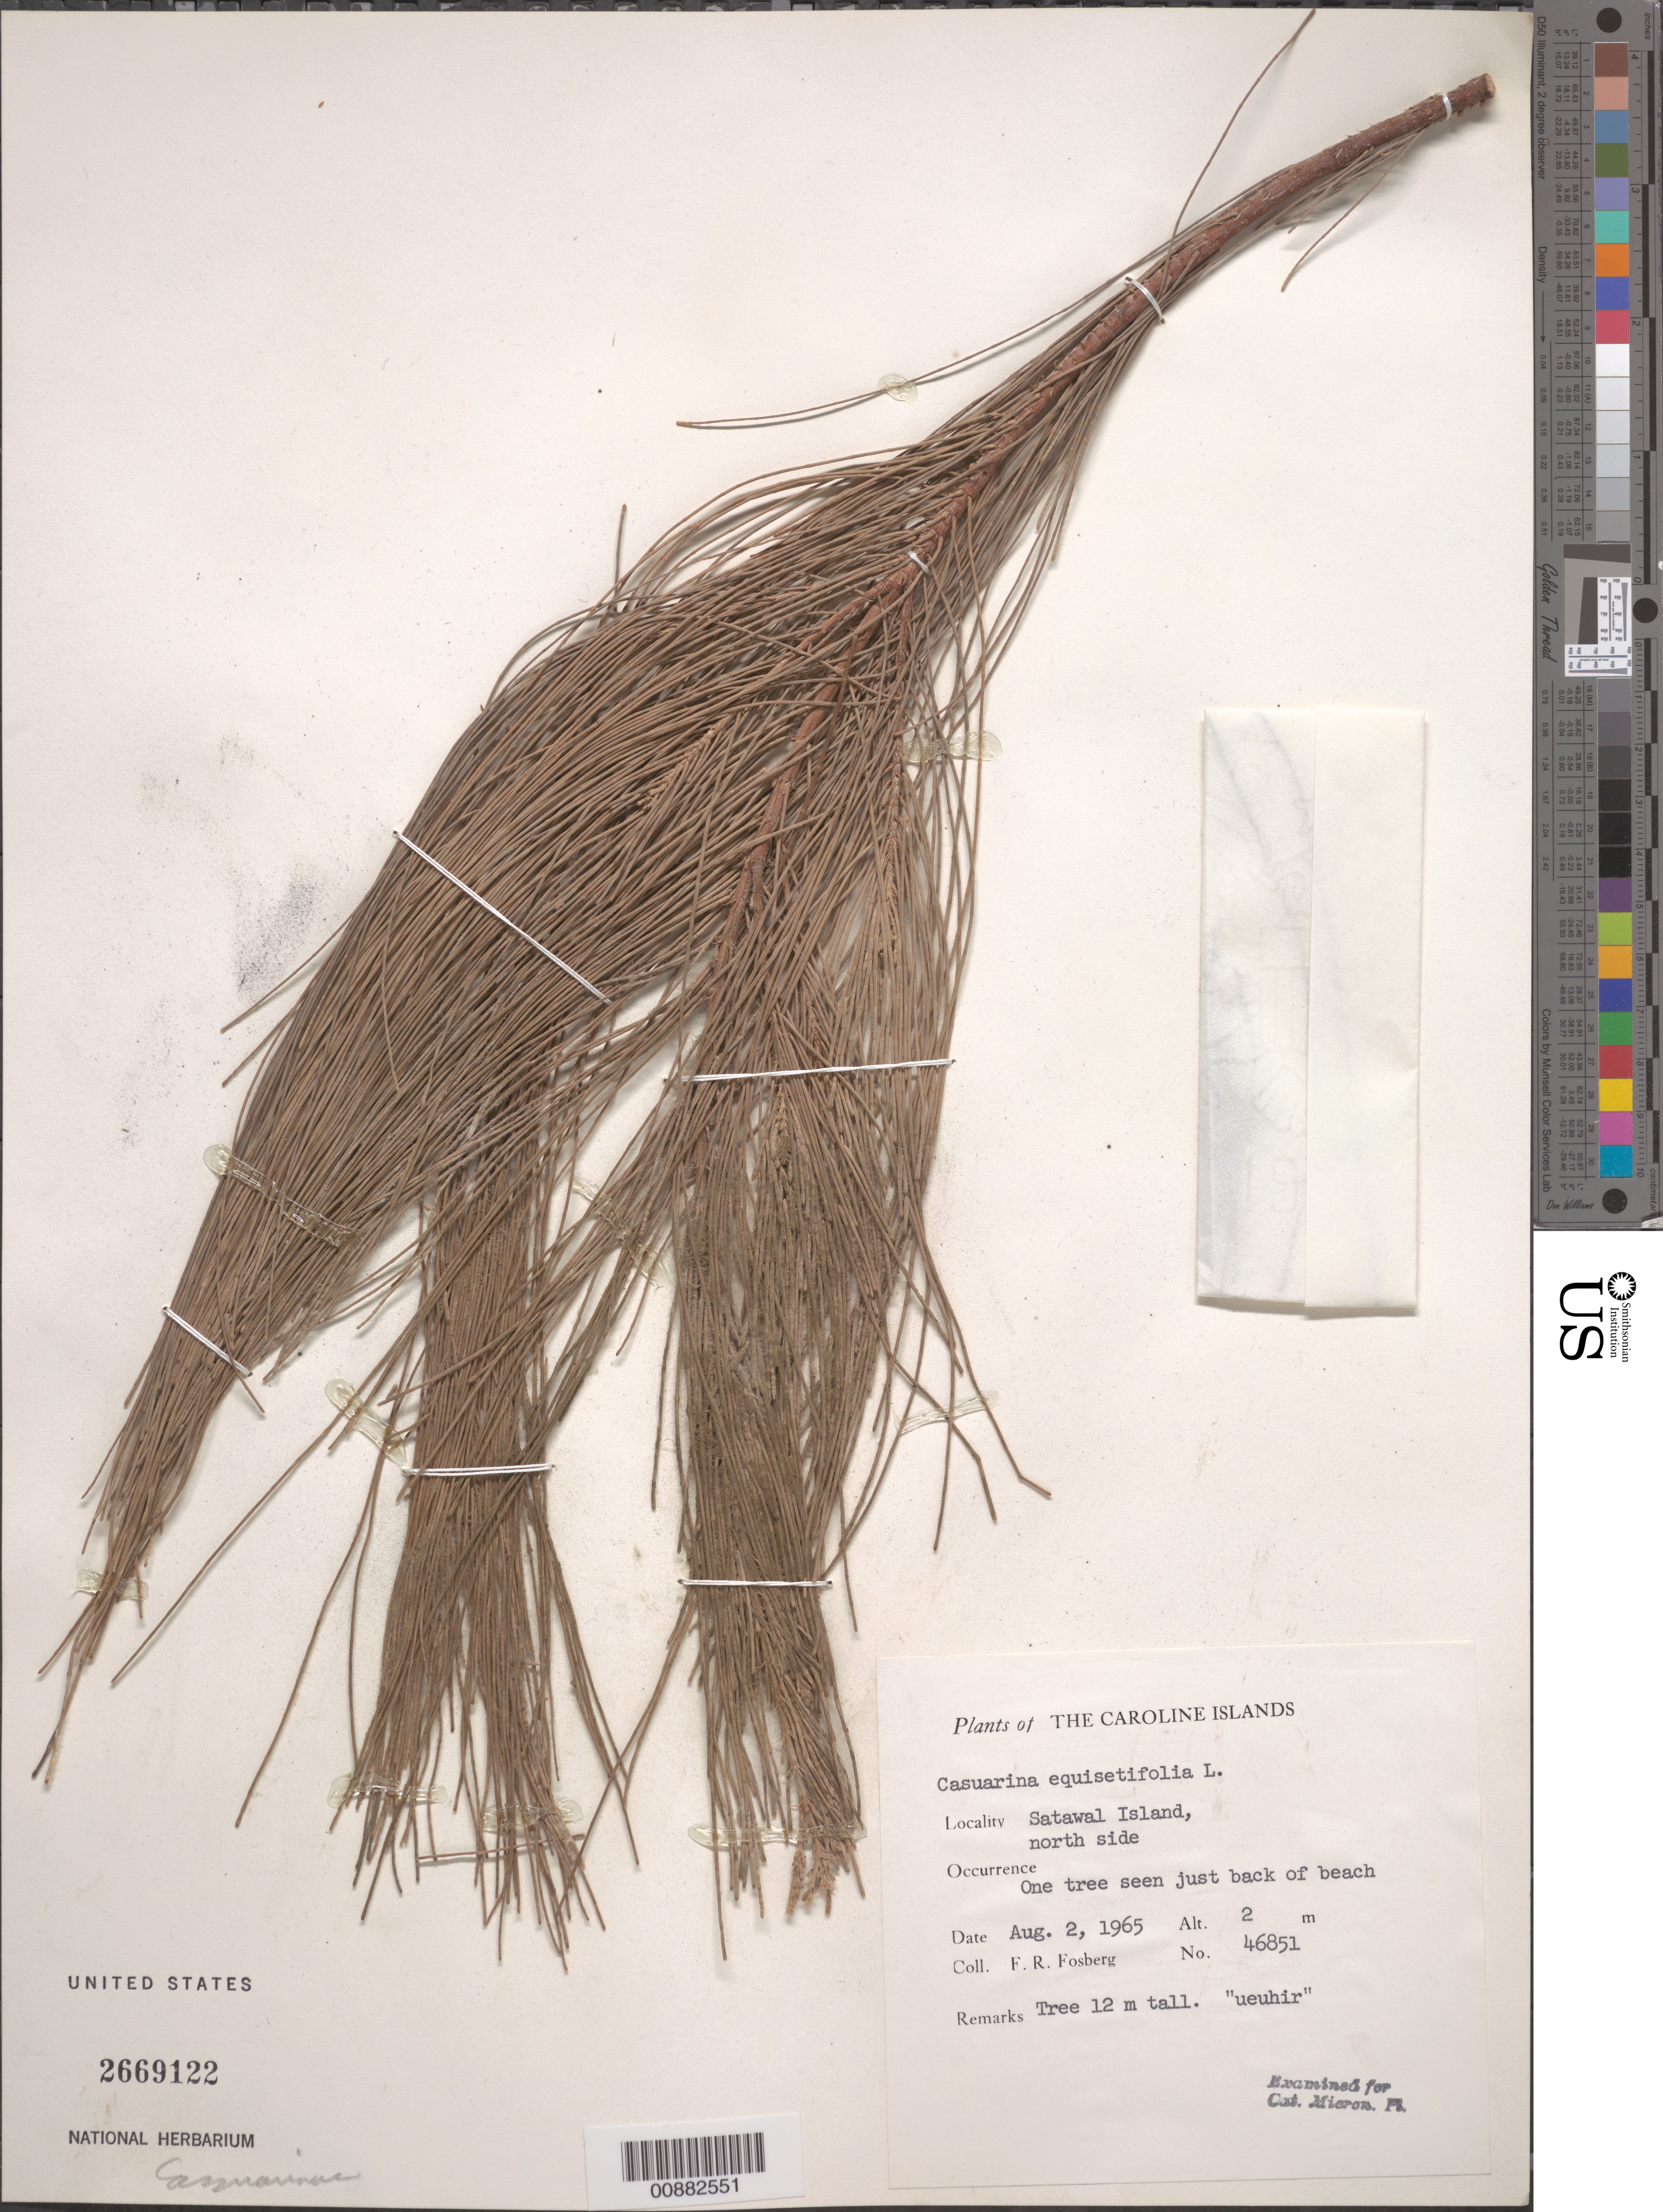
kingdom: Plantae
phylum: Tracheophyta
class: Magnoliopsida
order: Fagales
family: Casuarinaceae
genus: Casuarina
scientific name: Casuarina equisetifolia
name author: L.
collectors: F. R. Fosberg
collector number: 46851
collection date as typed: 02 Aug 1965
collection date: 1965-08-02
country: Micronesia, Federated States of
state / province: Yap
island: Satawal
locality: North side of the island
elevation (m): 2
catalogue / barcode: US 2669122